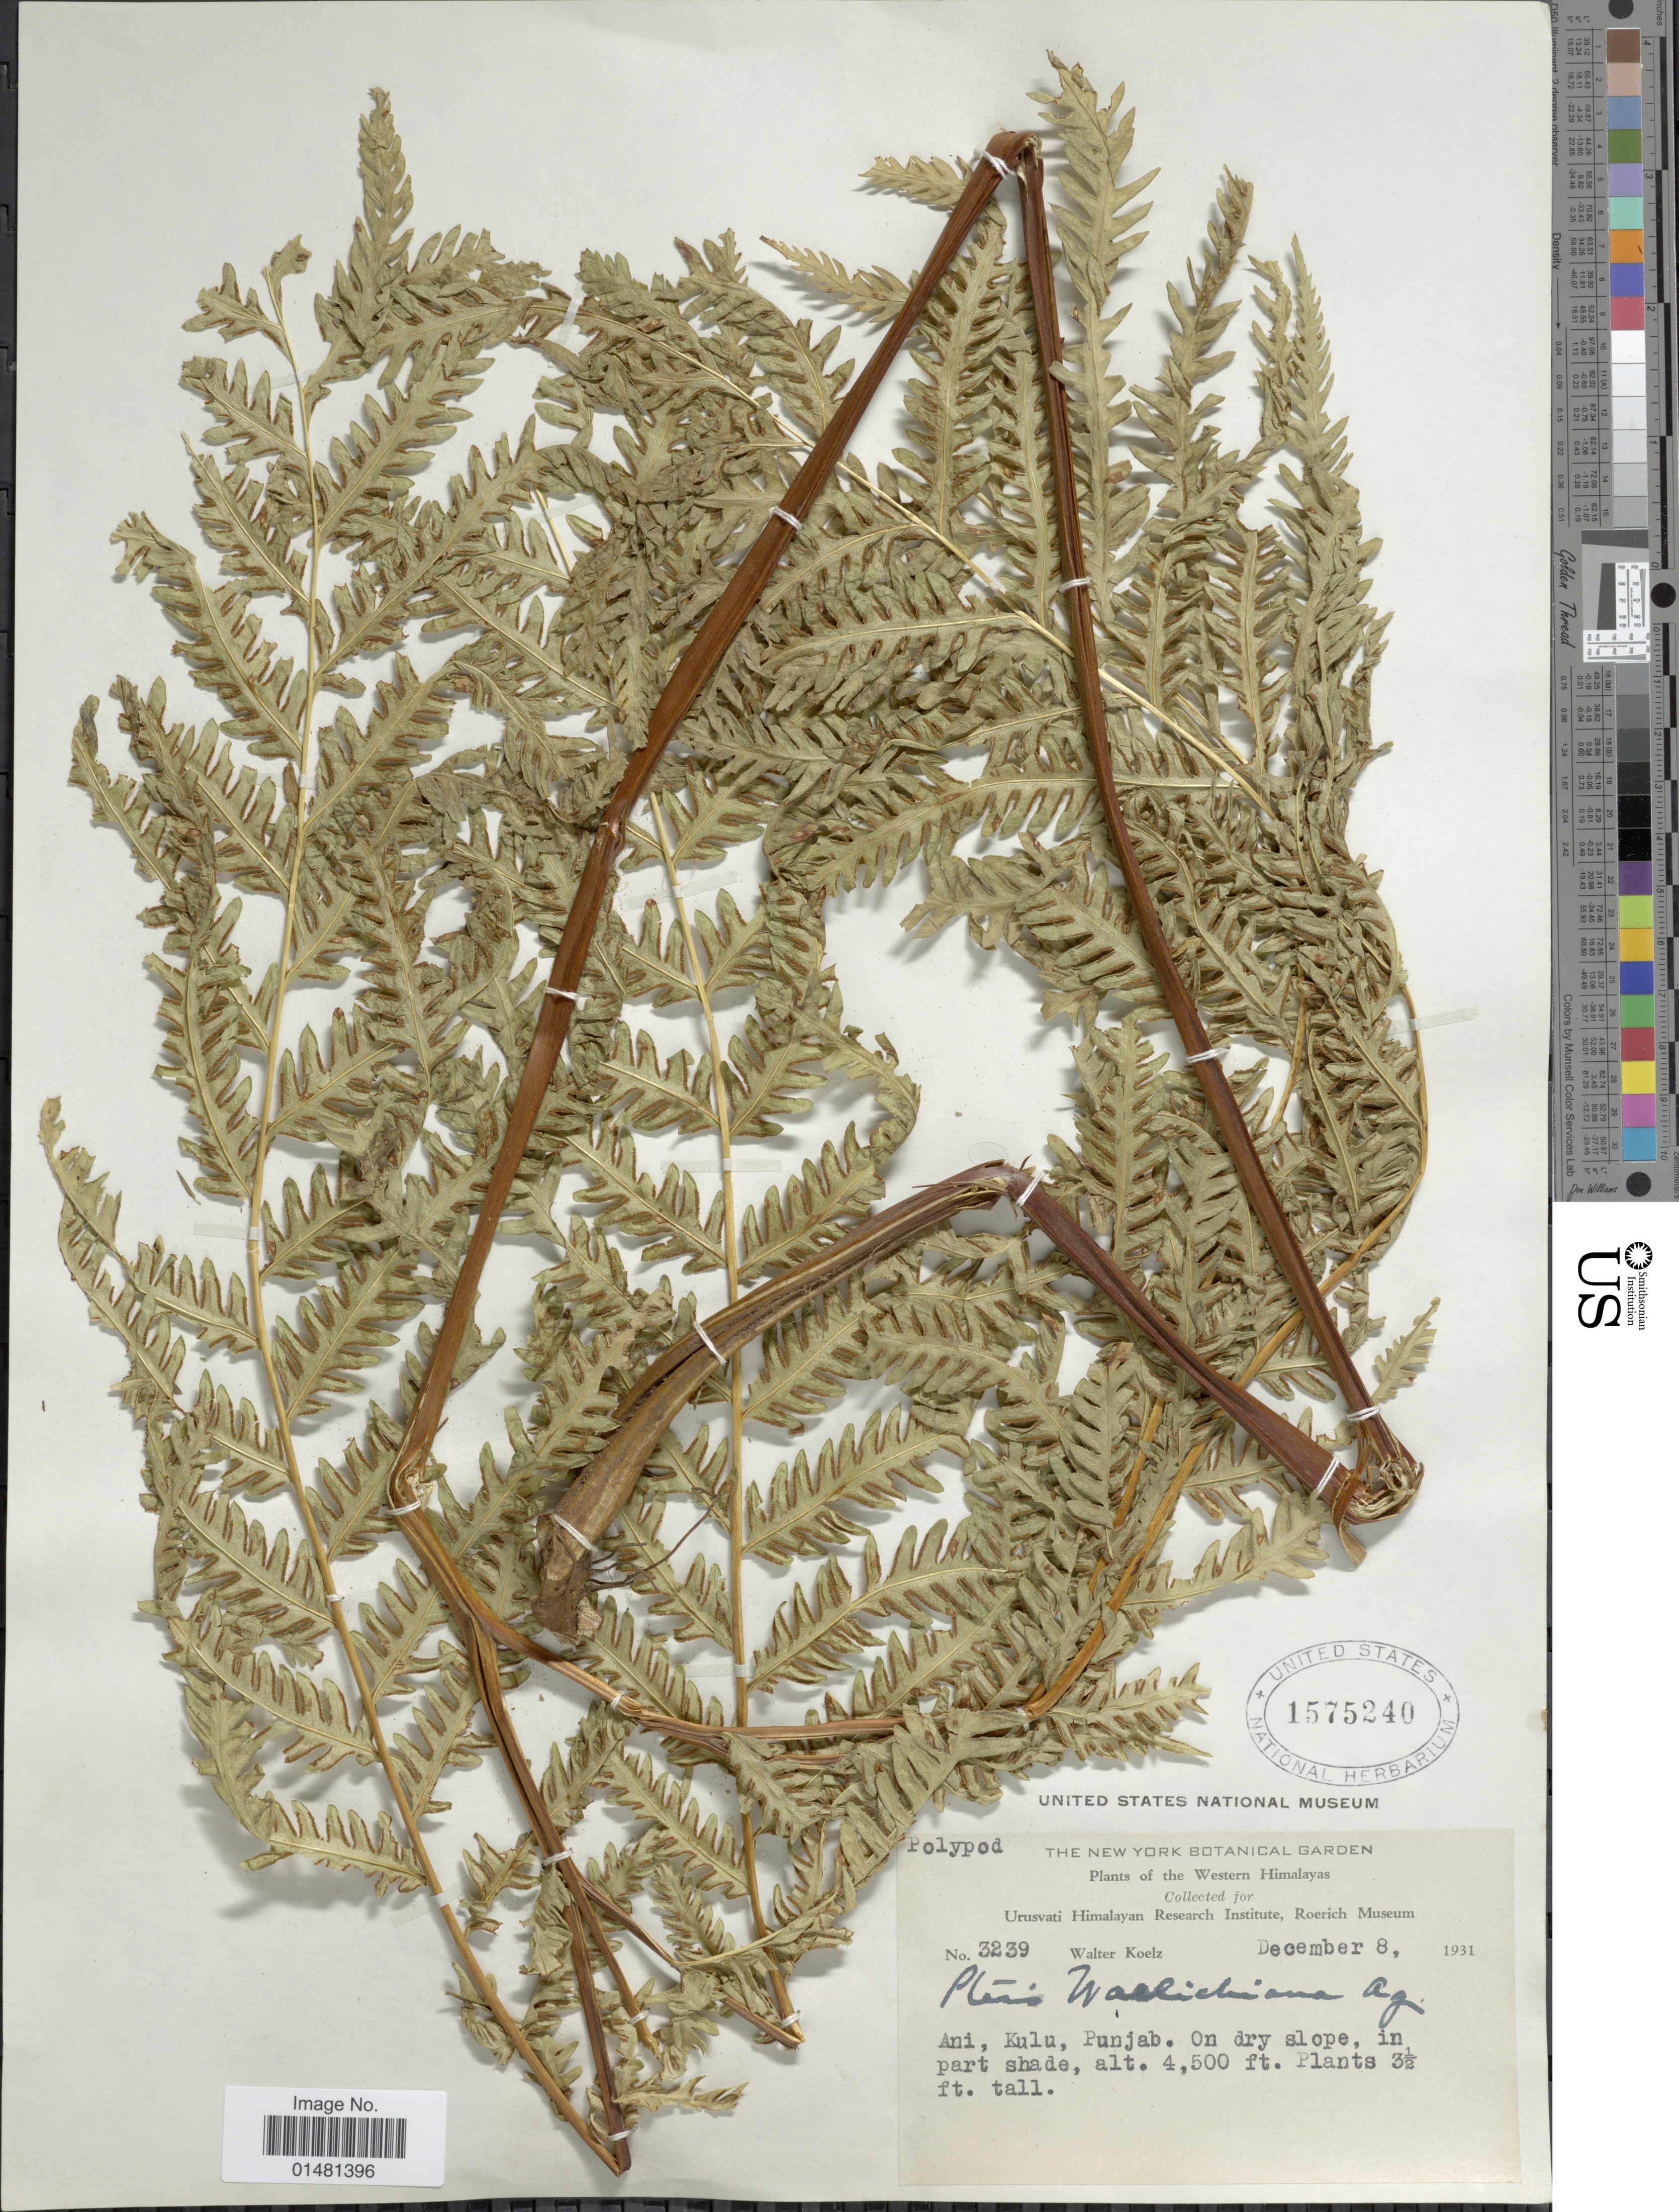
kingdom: Plantae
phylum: Tracheophyta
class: Polypodiopsida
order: Polypodiales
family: Pteridaceae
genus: Pteris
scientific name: Pteris wallichiana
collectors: W. N. Koelz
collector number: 3239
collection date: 1931-12-08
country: India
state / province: Punjab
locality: Western Himalayas, Ani, Kulu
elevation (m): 1372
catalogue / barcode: US 1575240